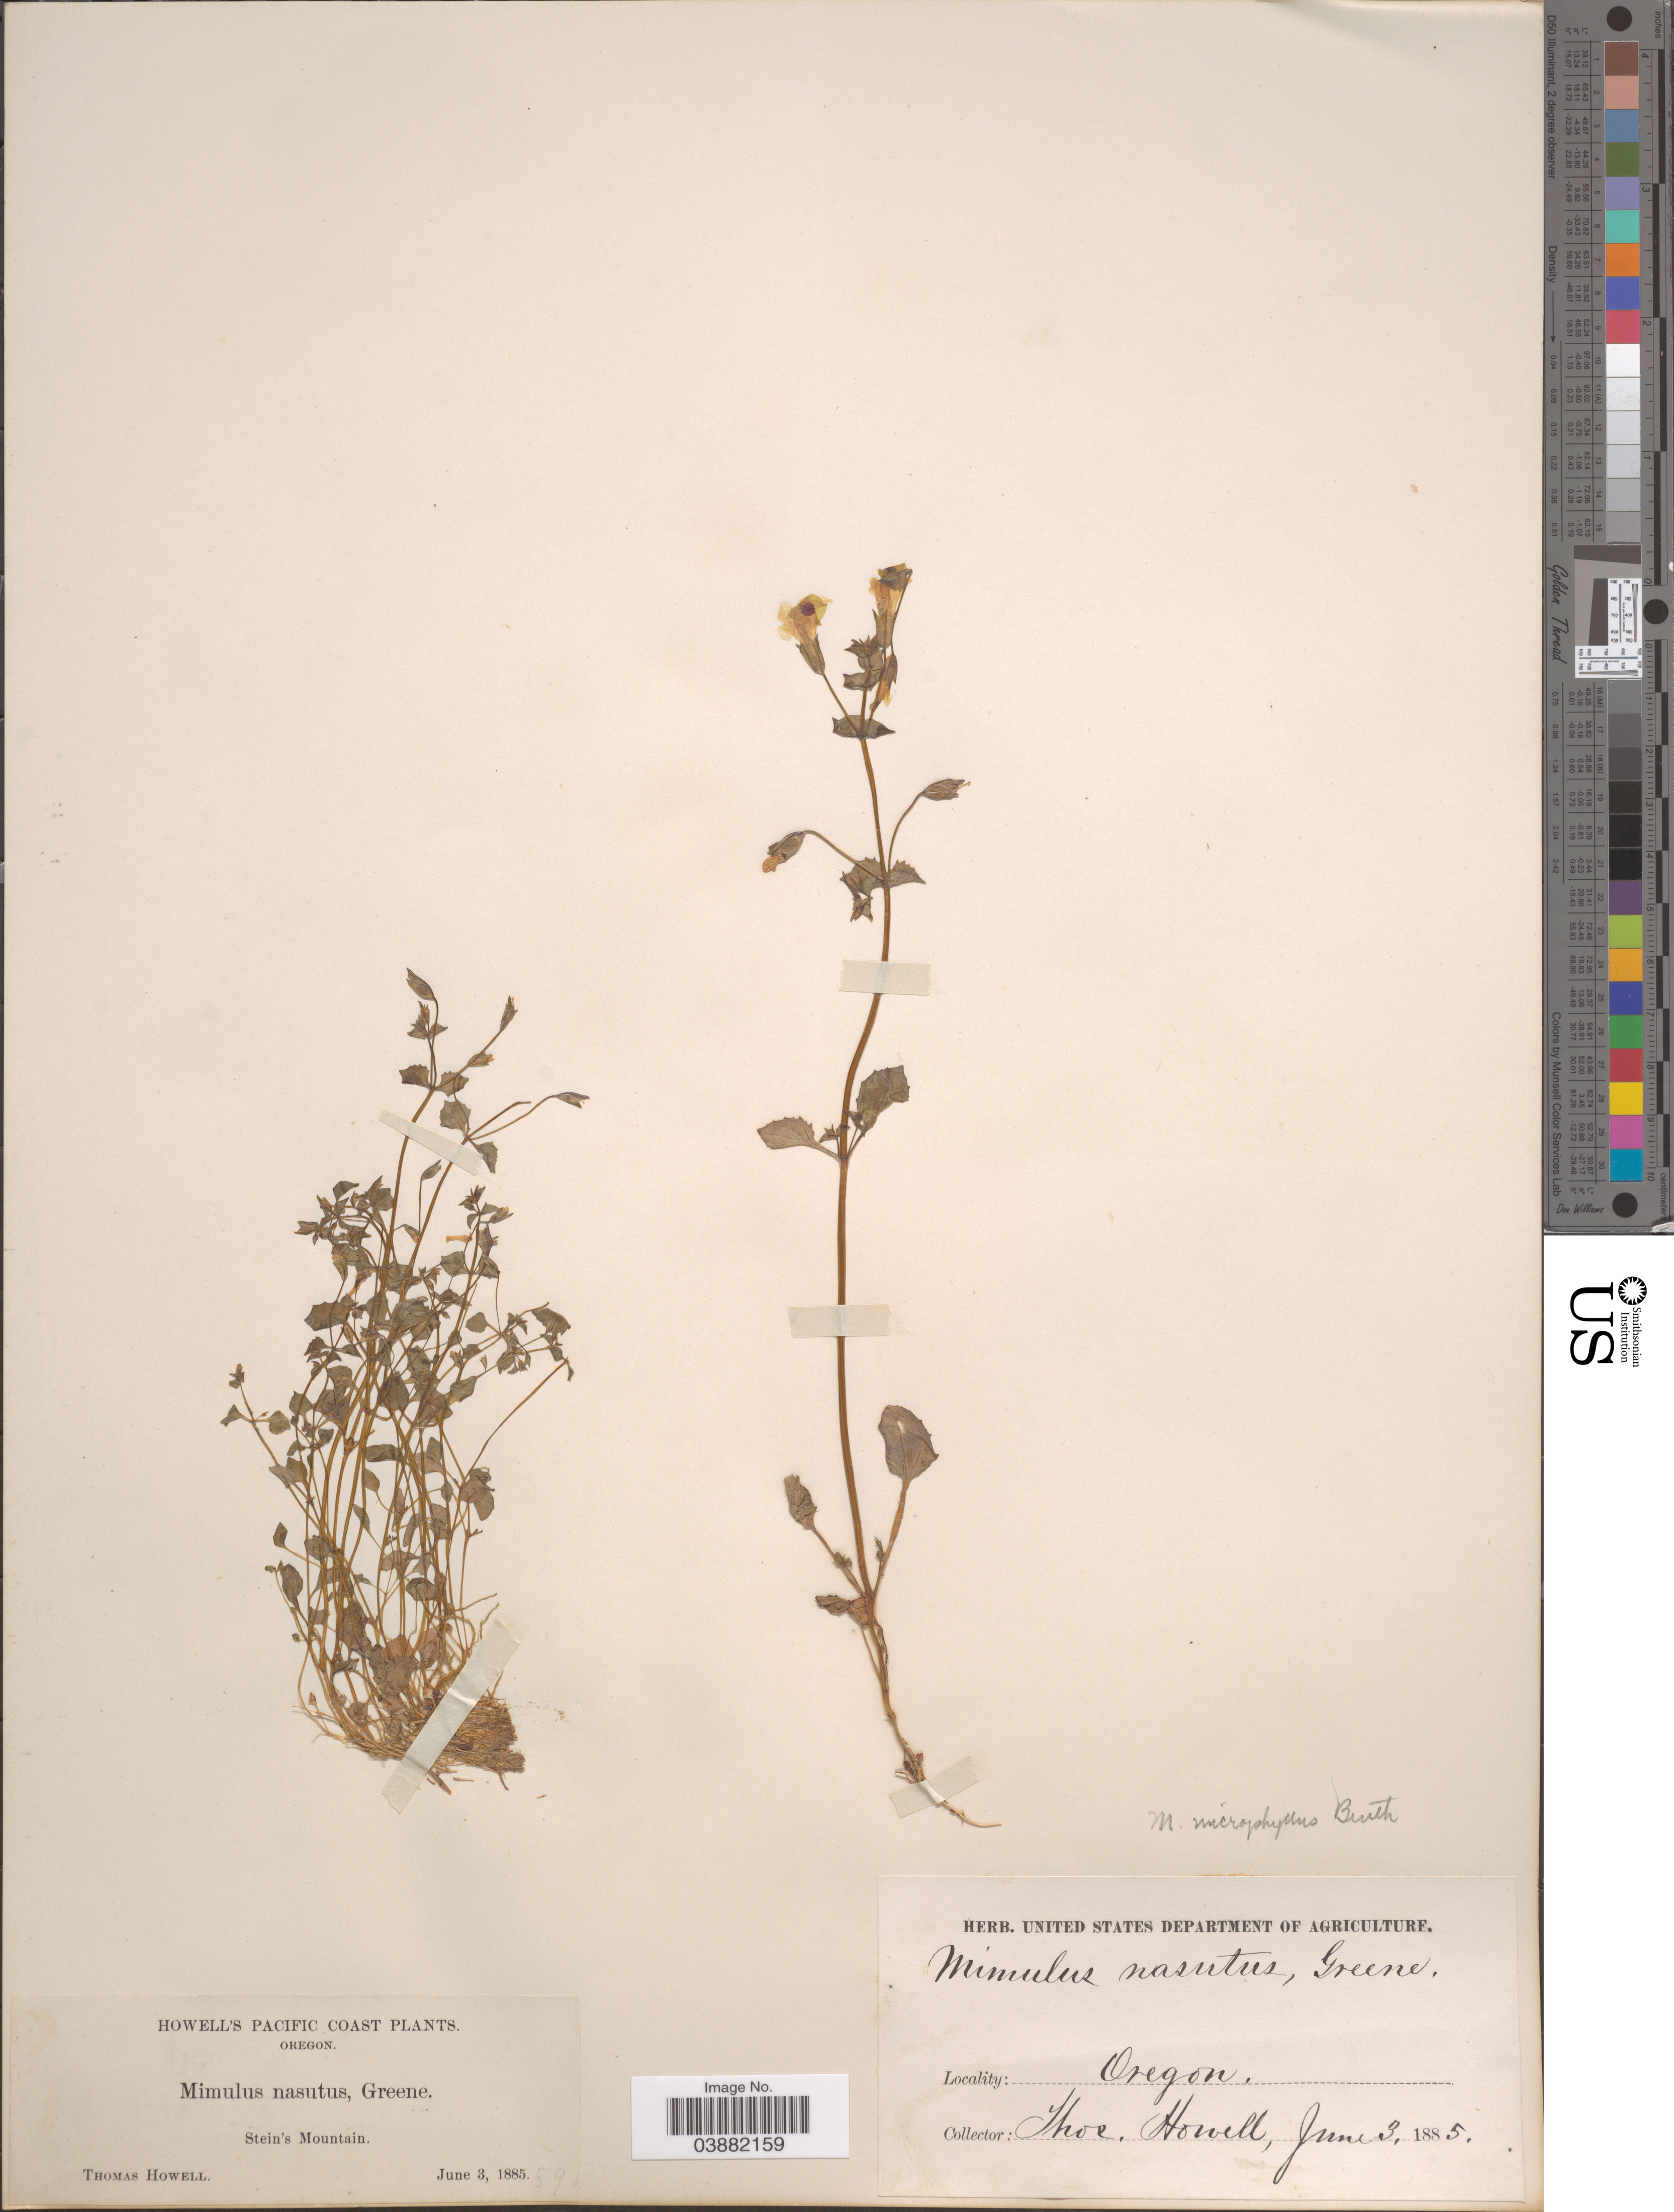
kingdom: Plantae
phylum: Tracheophyta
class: Magnoliopsida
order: Lamiales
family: Phrymaceae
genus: Mimulus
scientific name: Mimulus microphyllus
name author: Benth.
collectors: T. Howell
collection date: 1885-06-03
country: United States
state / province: Oregon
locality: Pacific Coast. Stein's Mountain.